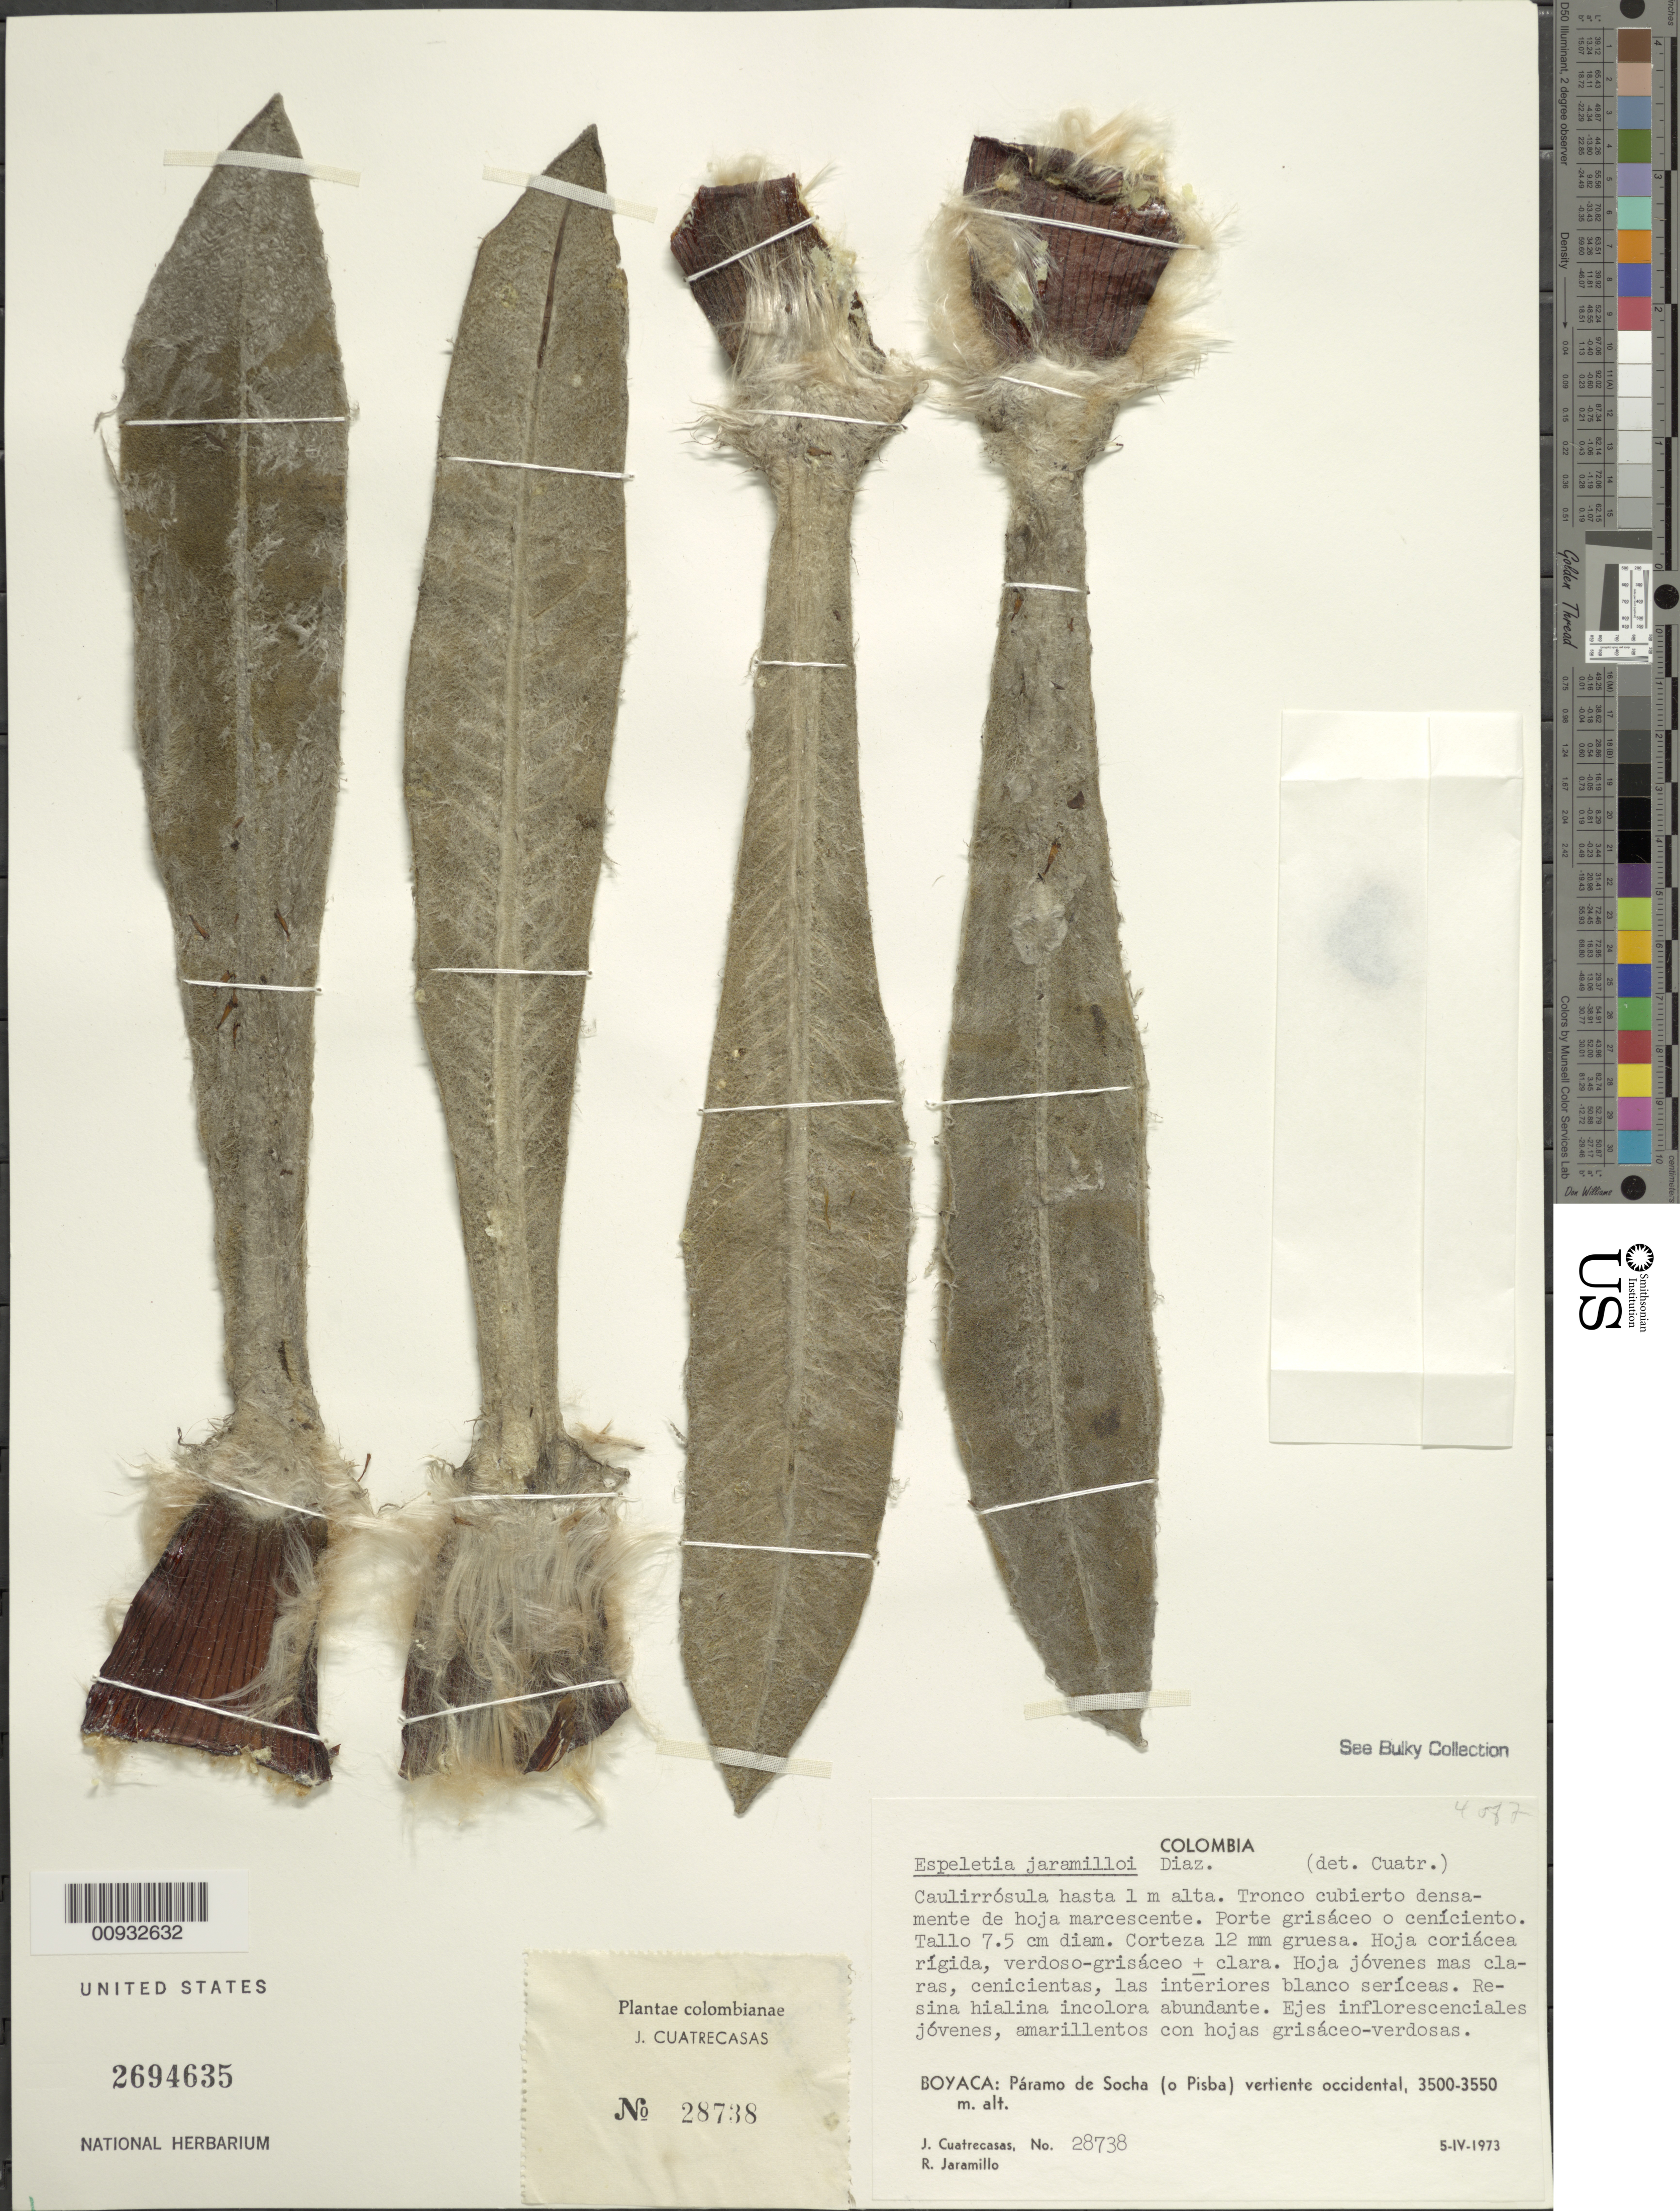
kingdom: Plantae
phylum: Tracheophyta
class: Magnoliopsida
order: Asterales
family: Asteraceae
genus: Espeletia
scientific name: Espeletia jaramilloi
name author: S. Díaz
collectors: J. Cuatrecasas & R. Jaramillo M.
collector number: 28738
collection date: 1973-04-05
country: Colombia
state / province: Boyacá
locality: Paramo de Socha (o Pisba) vertiente occidental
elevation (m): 3500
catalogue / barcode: US 2694635